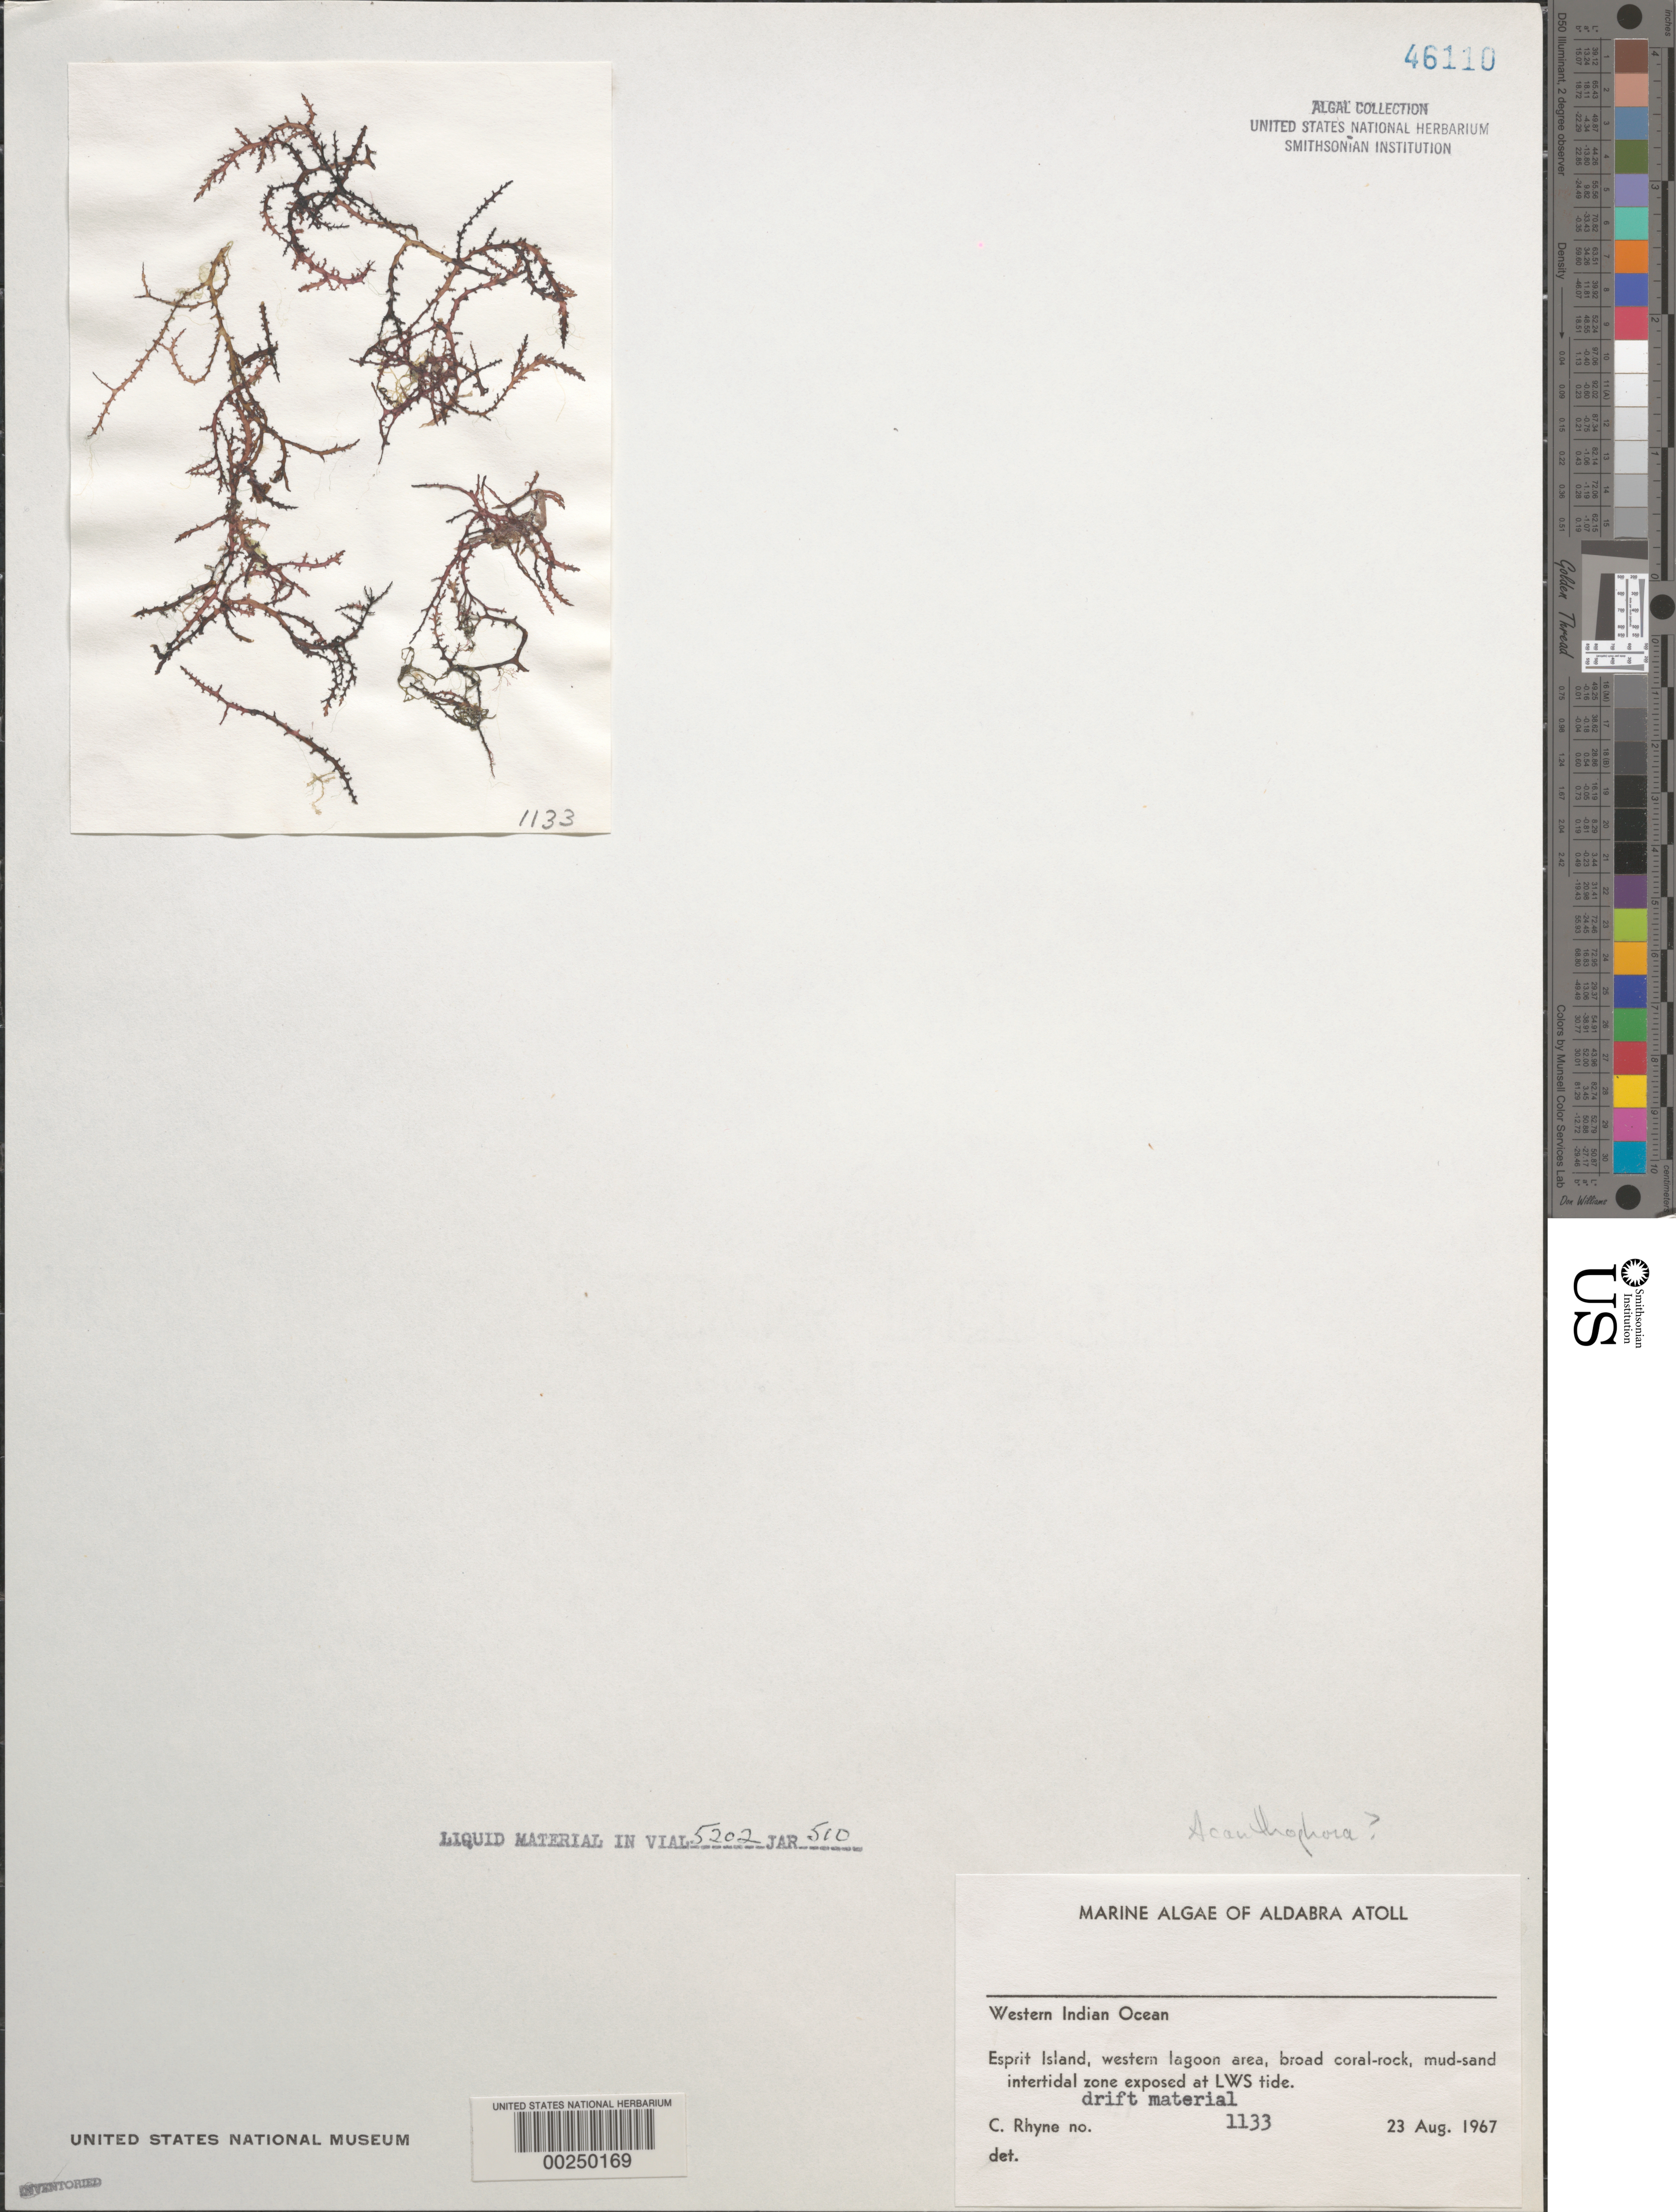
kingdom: Plantae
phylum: Rhodophyta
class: Florideophyceae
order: Ceramiales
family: Rhodomelaceae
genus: Acanthophora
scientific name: Acanthophora sp.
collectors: C. Rhyne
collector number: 1133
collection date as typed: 23 Aug 1967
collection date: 1967-08-23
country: Seychelles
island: Aldabra Atoll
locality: Ile Esprit, Western lagoon area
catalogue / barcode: US 46110